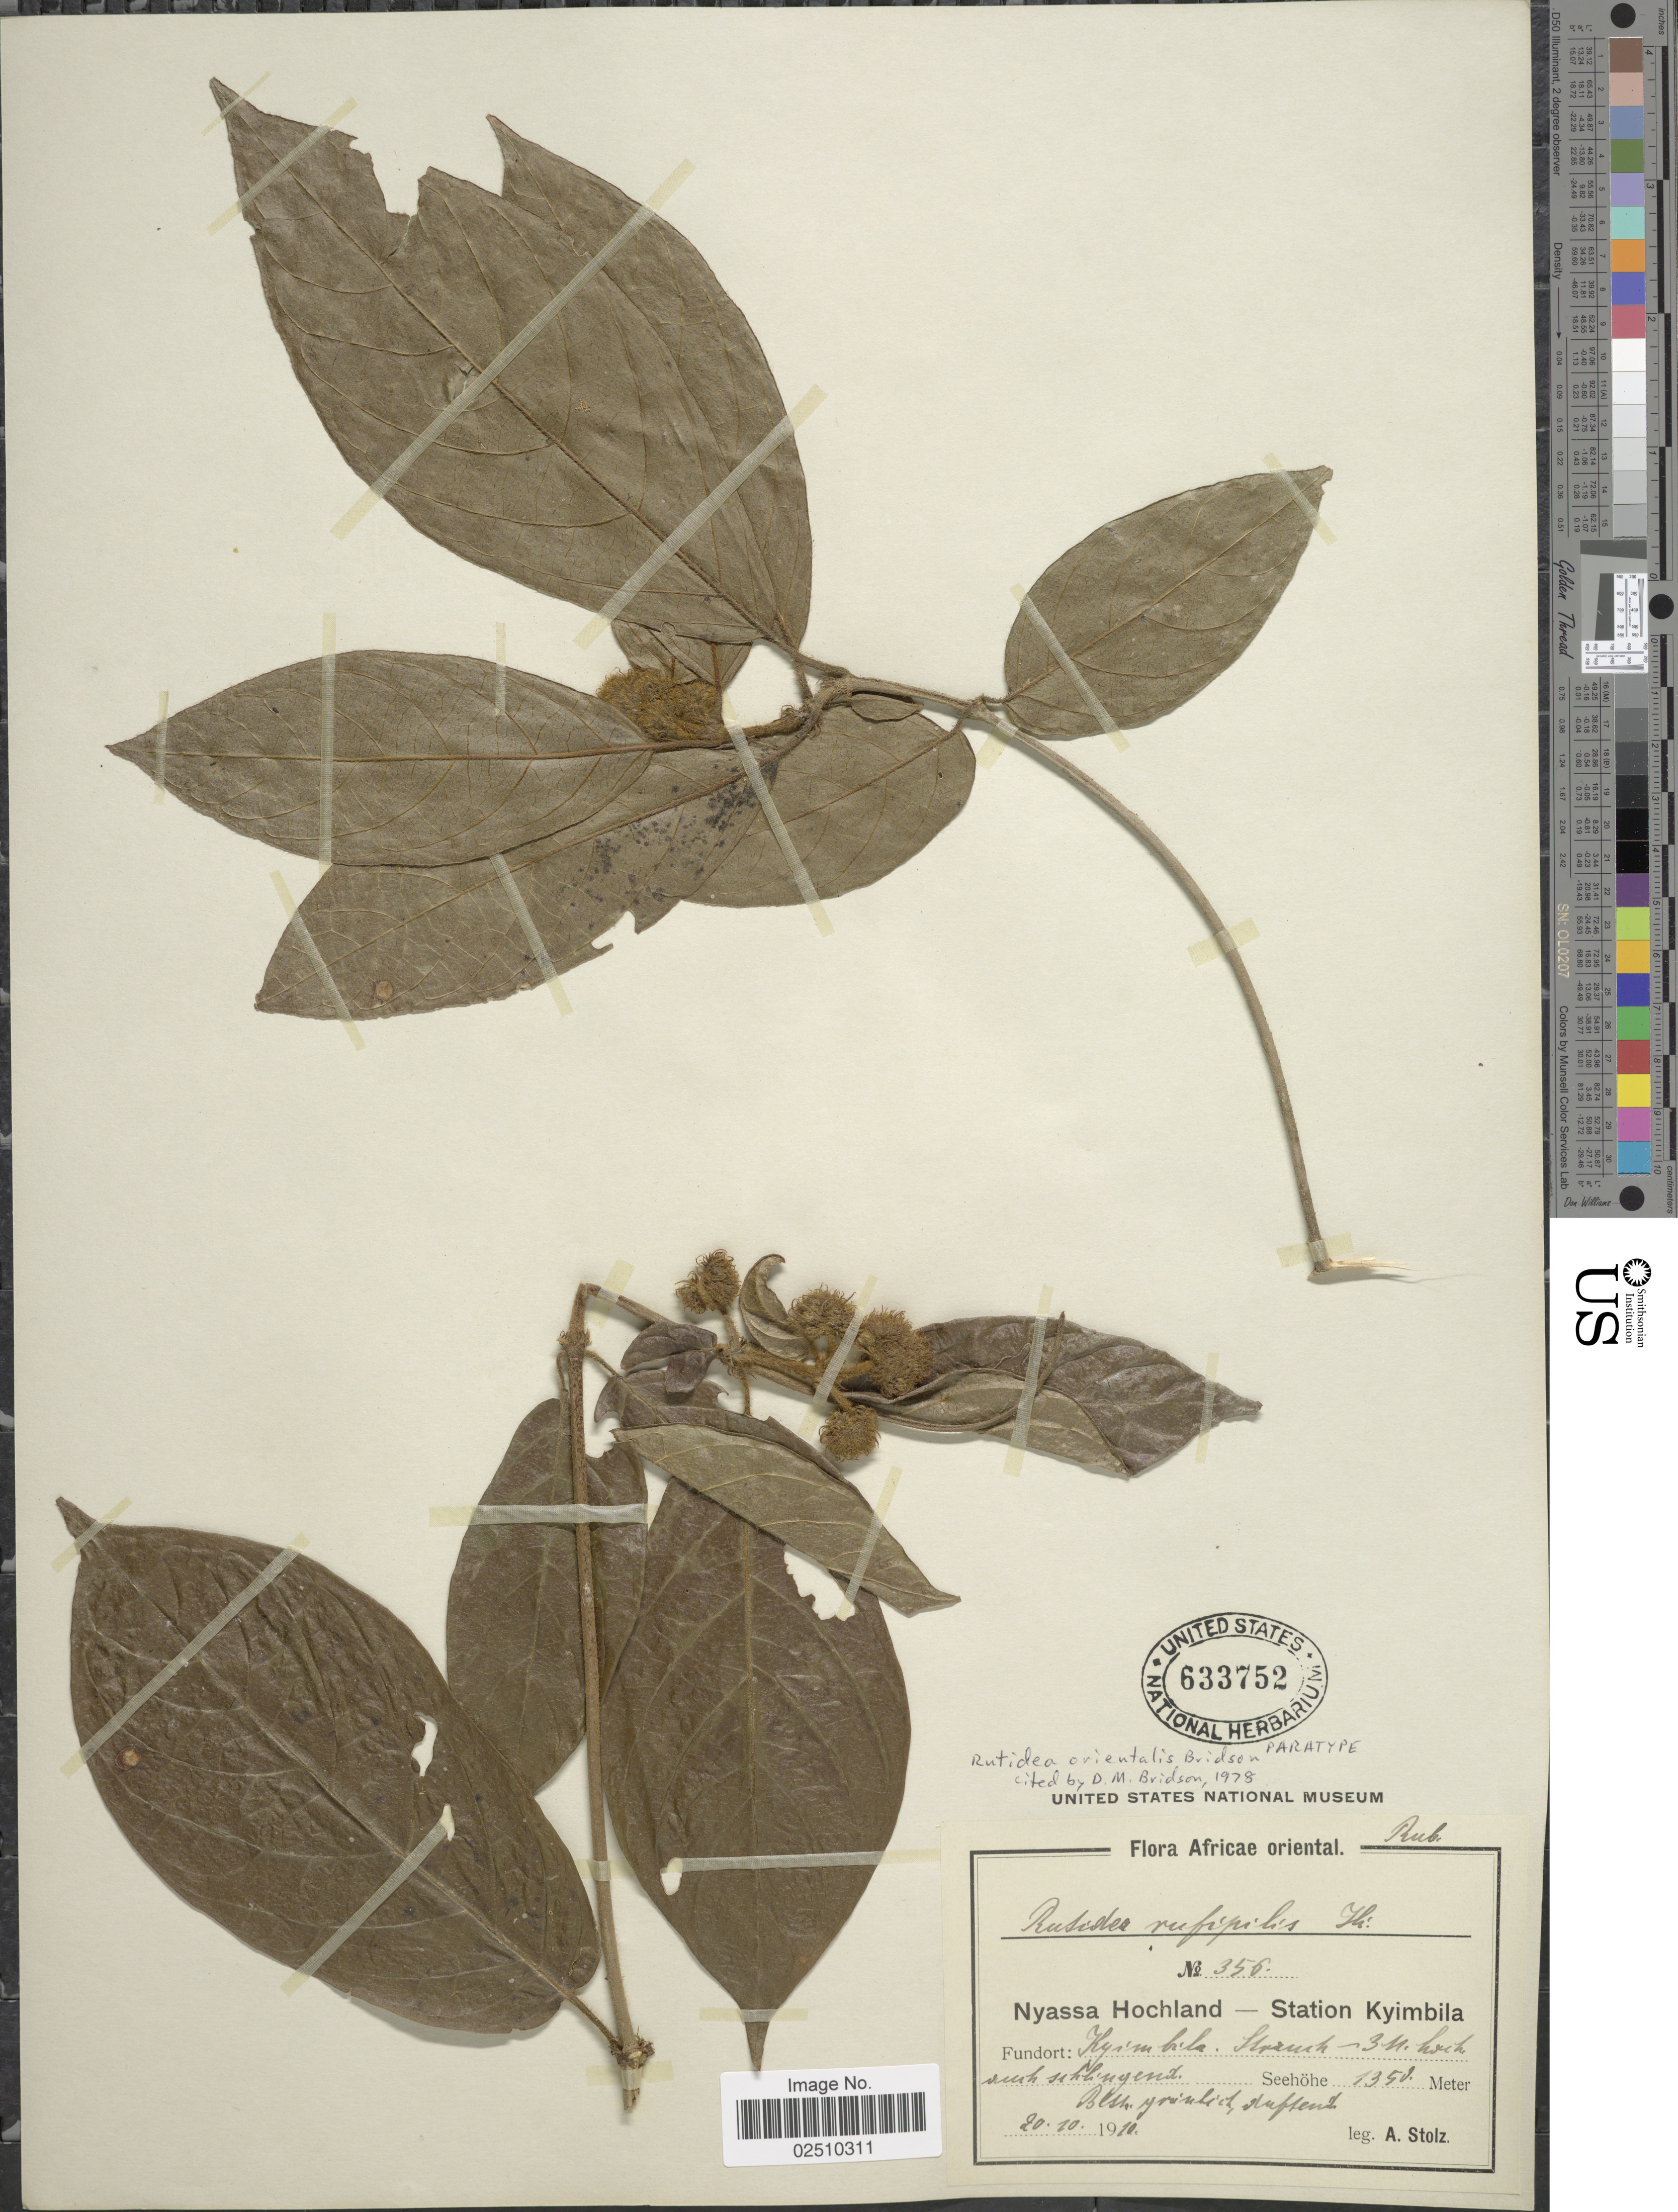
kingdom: Plantae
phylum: Tracheophyta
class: Magnoliopsida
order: Gentianales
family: Rubiaceae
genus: Rutidea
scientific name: Rutidea orientalis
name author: Bridson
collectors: A. Stolz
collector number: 356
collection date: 1910-10-20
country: Malawi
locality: Nyassa Hochland - Station Kyimbila. Kyimbila.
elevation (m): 1350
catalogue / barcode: US 633752